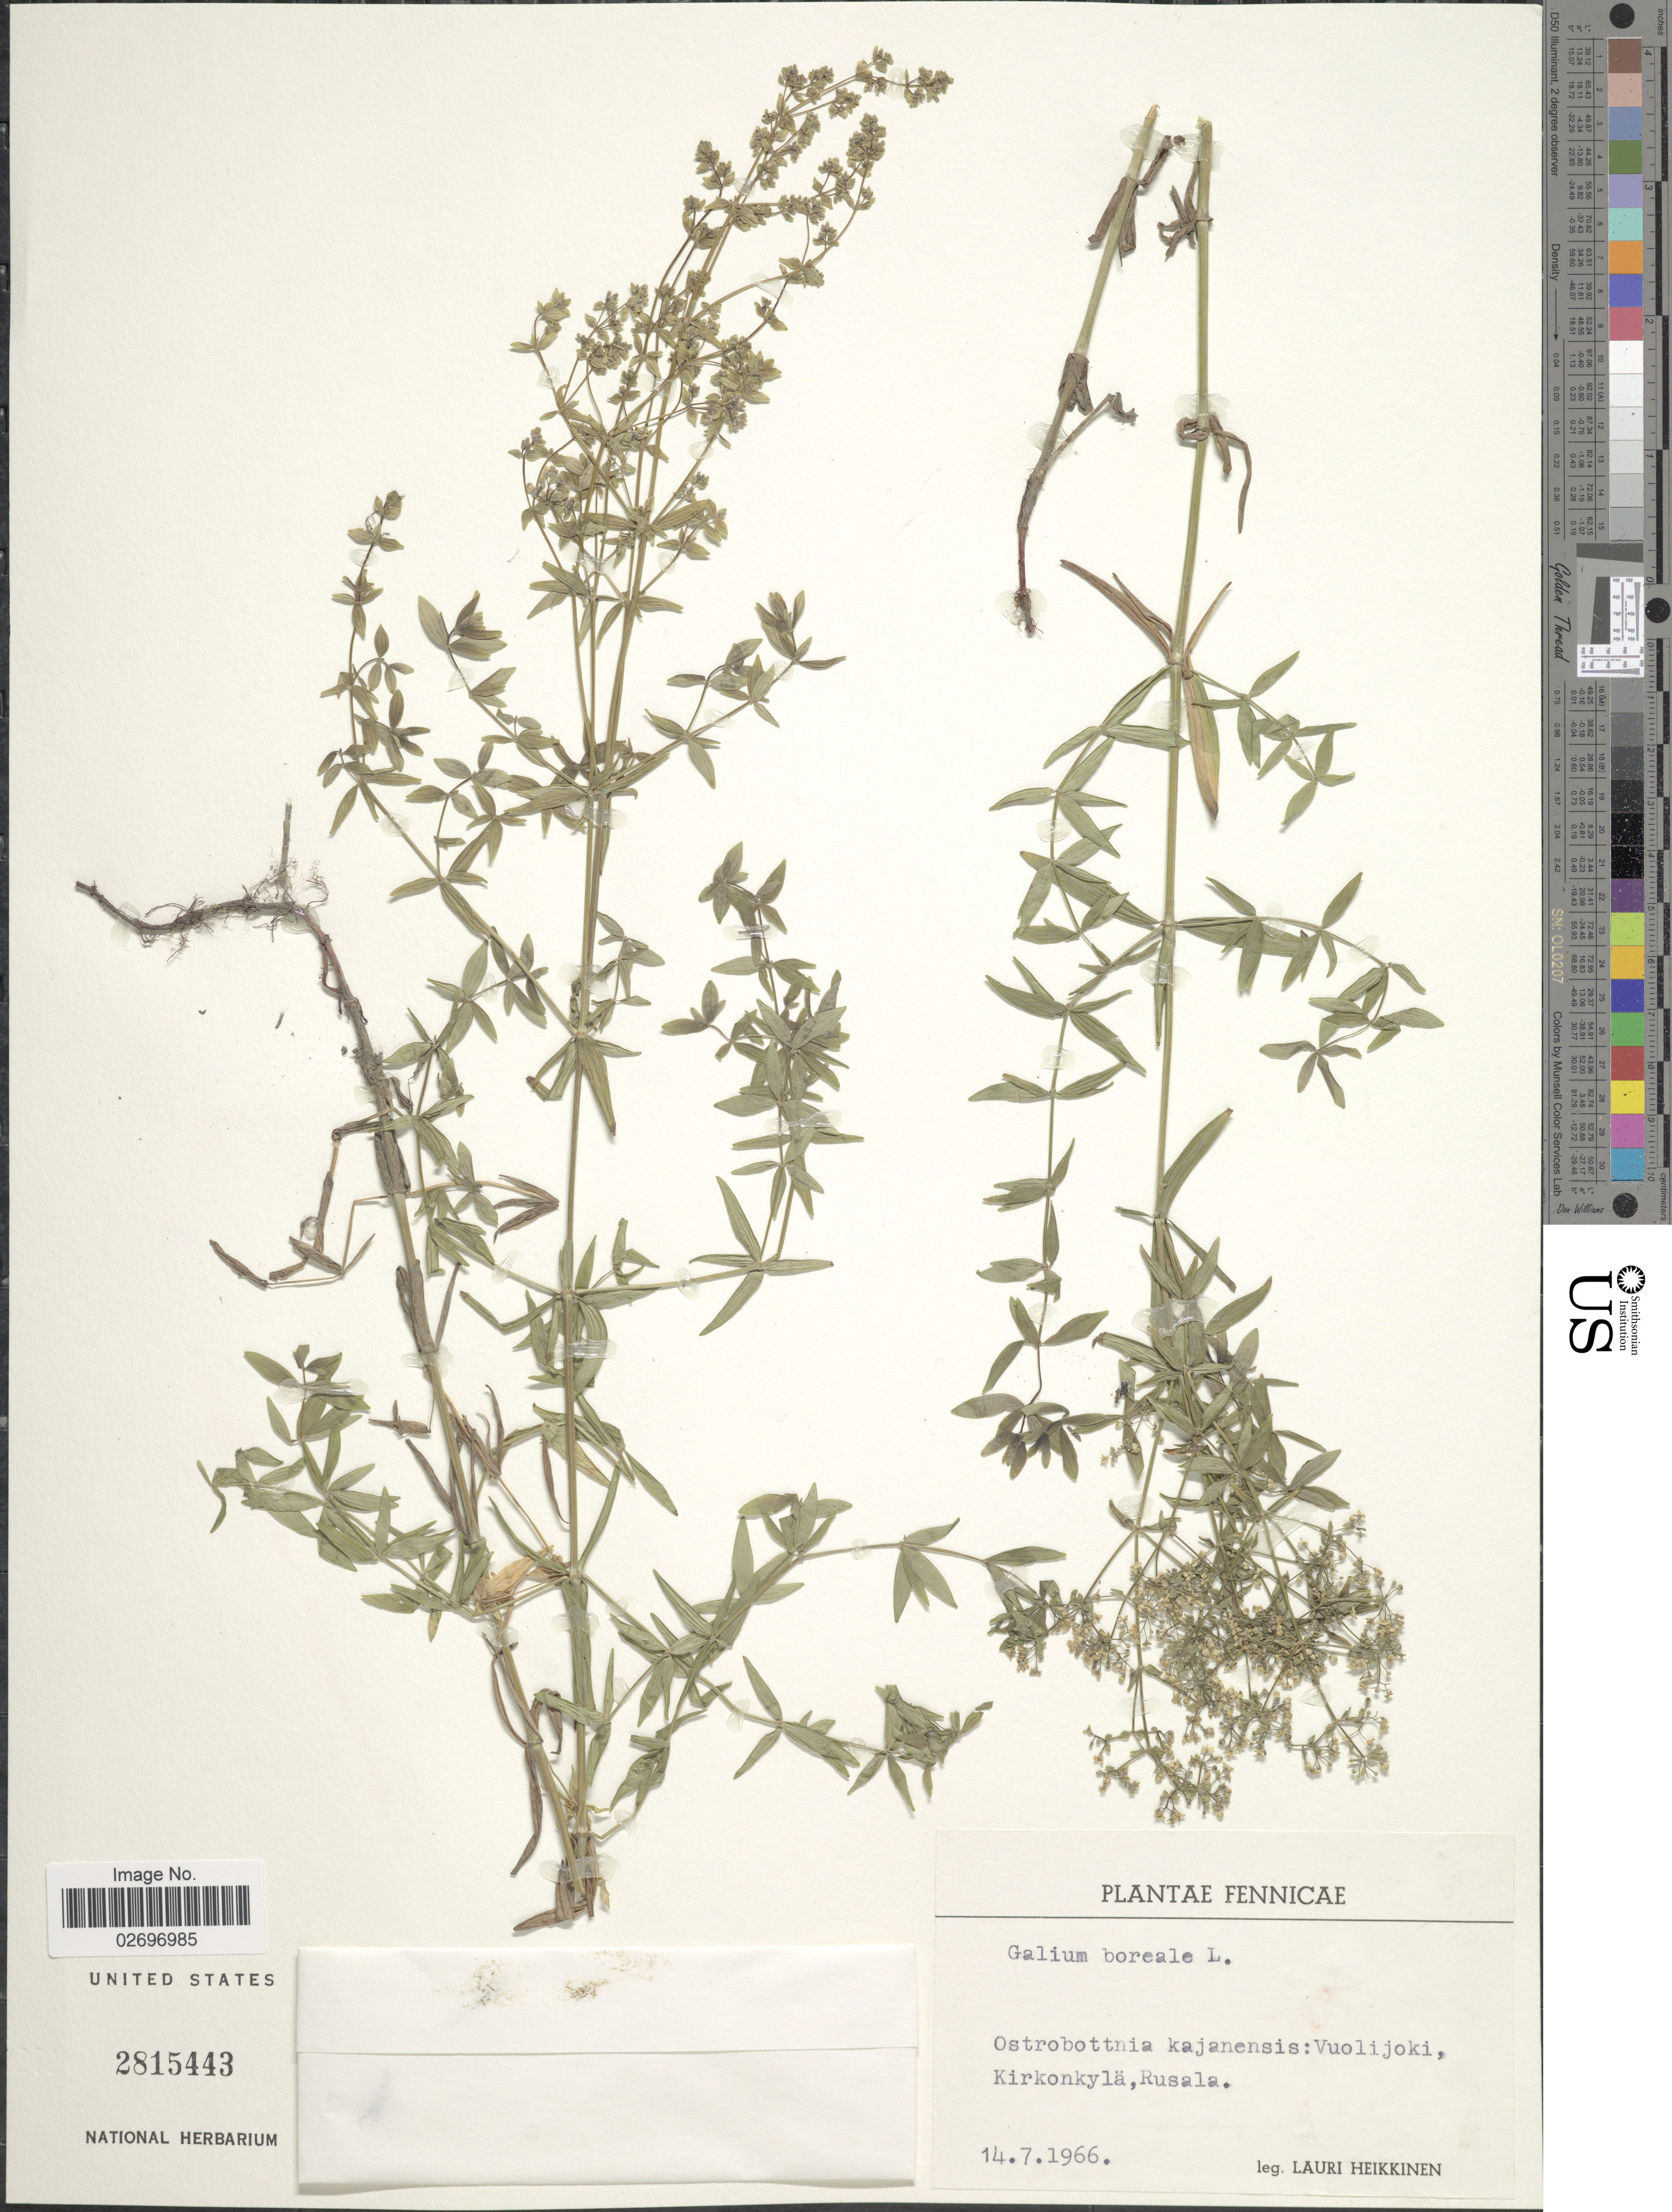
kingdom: Plantae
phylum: Tracheophyta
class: Magnoliopsida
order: Gentianales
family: Rubiaceae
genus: Galium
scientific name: Galium boreale L.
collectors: L. Heikkinen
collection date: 1966-07-14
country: Finland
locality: Ostrobottnia kajanensis: Vuolijoki, Kirkonkyla, Rusala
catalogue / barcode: US 2815443